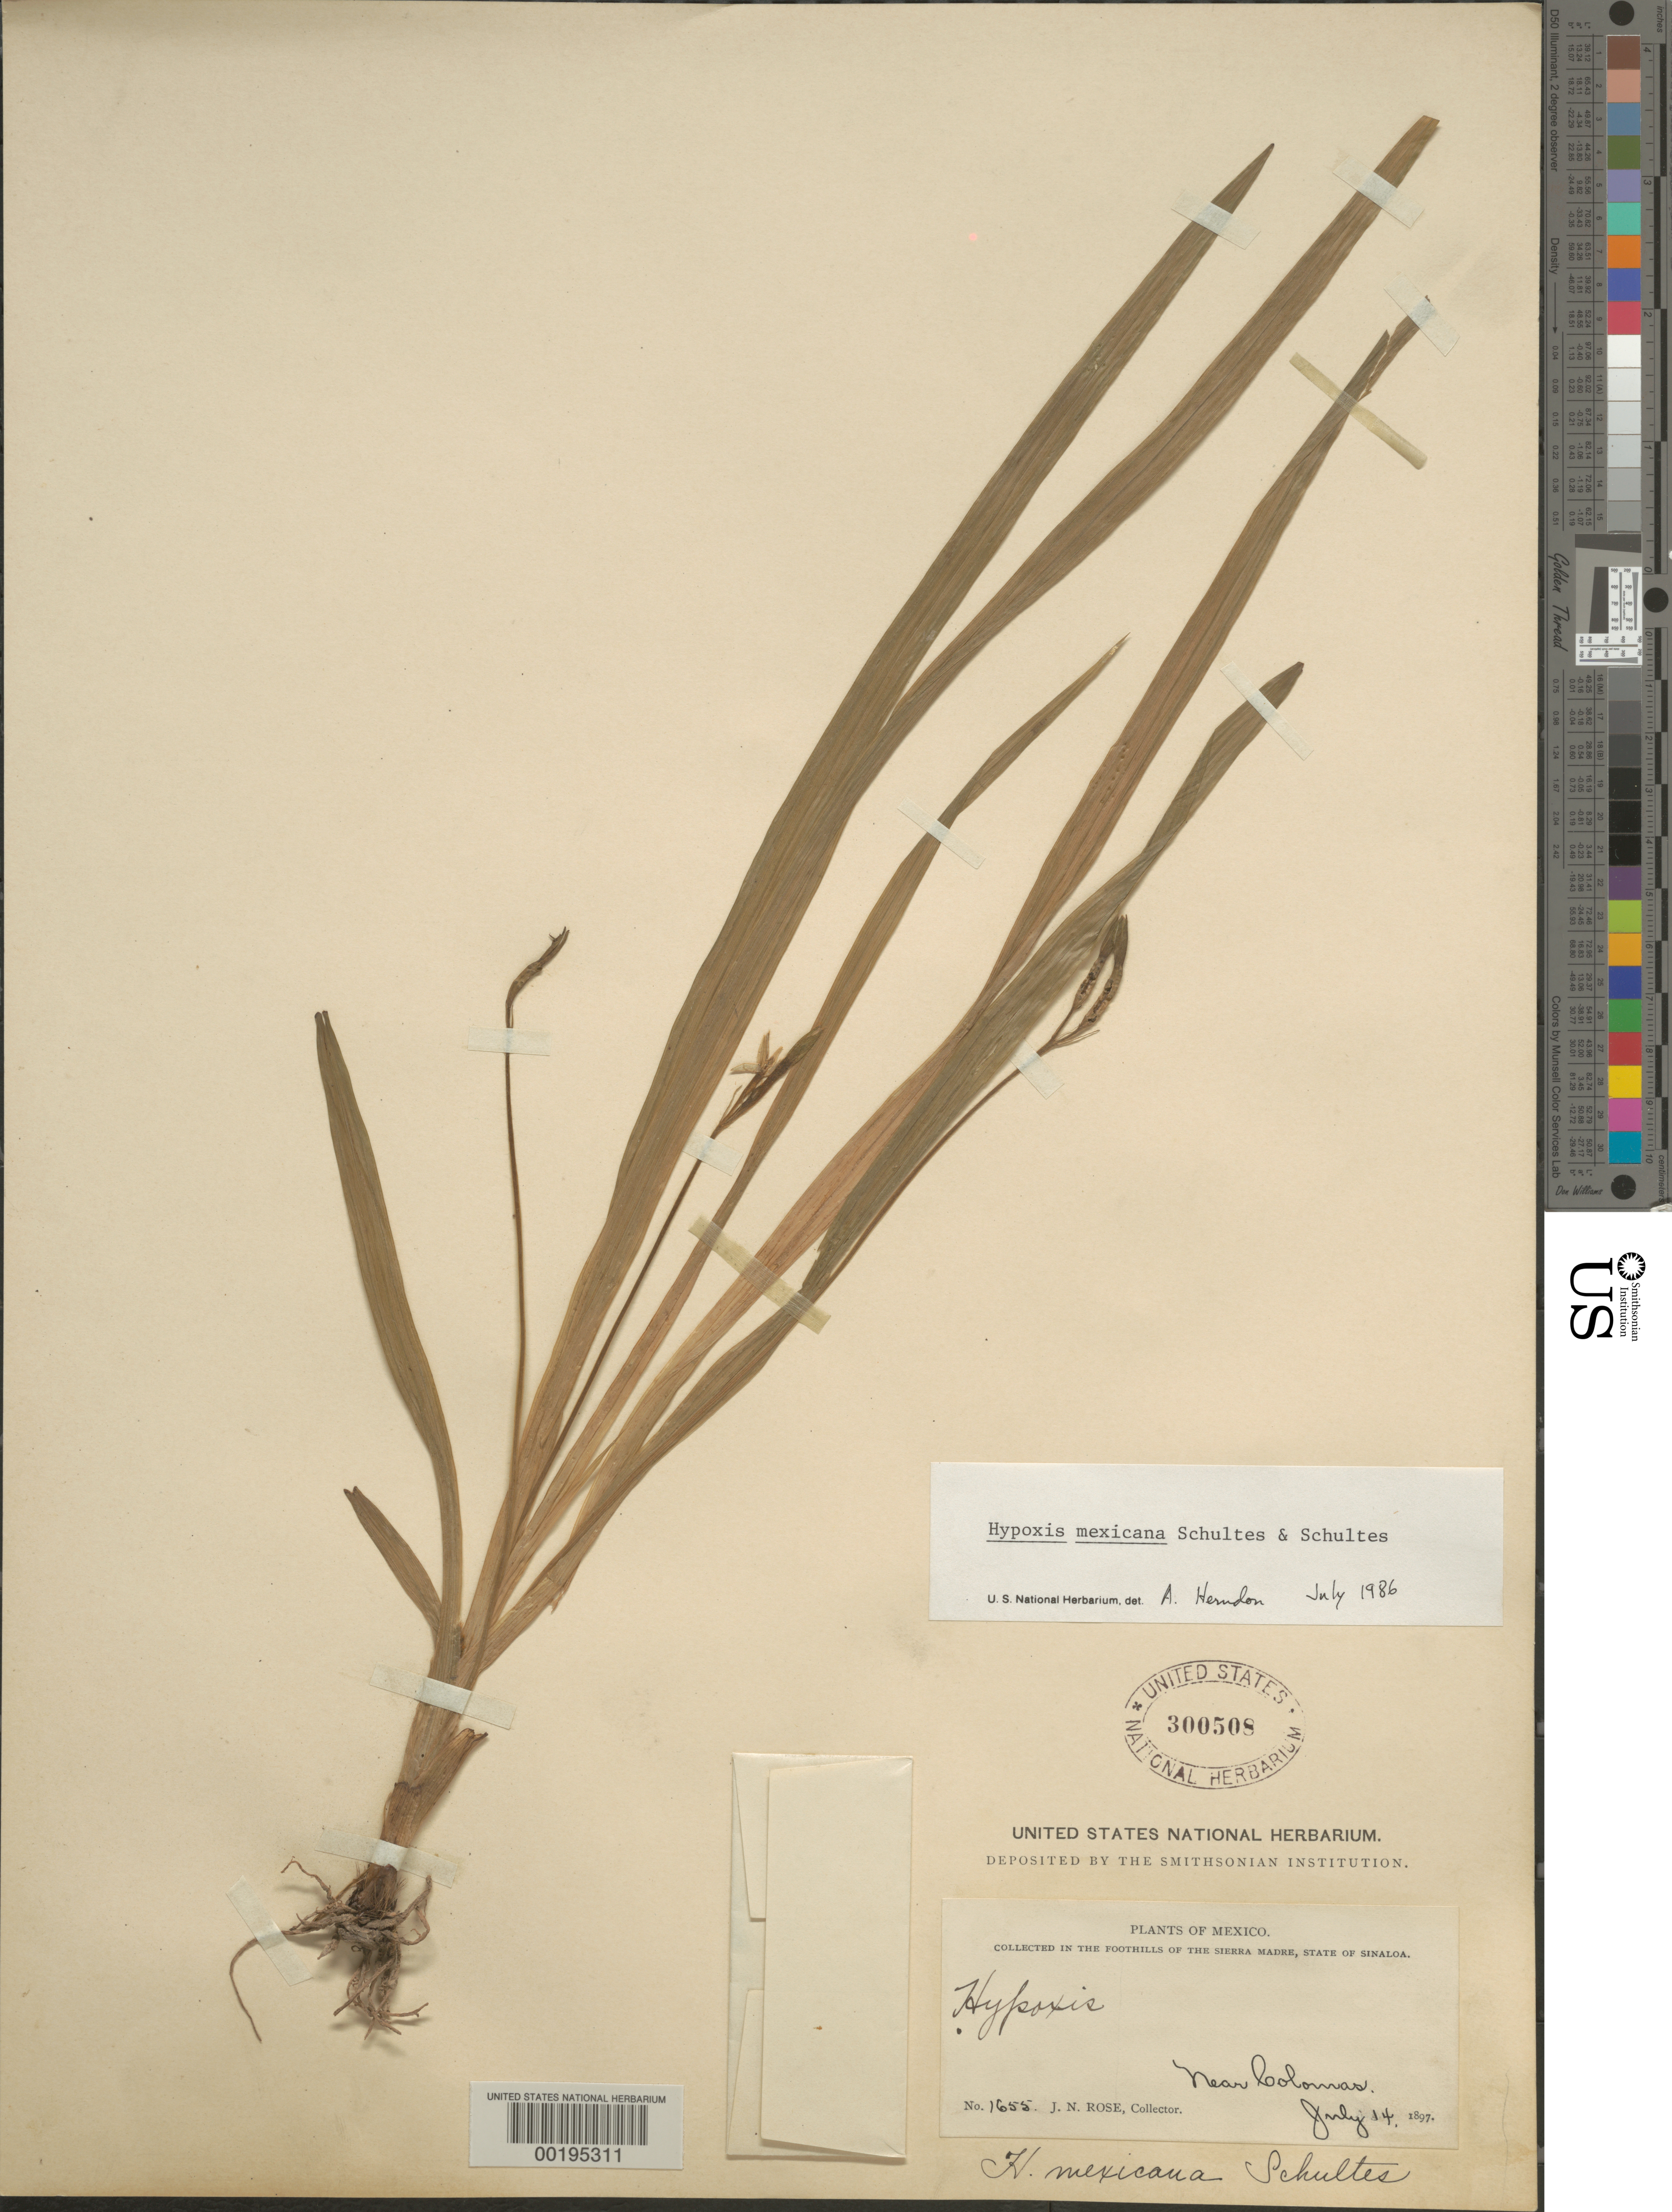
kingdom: Plantae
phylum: Tracheophyta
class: Liliopsida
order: Asparagales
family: Hypoxidaceae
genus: Hypoxis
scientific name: Hypoxis mexicana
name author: Schult. & Schult. f.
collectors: J. N. Rose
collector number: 1655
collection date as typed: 17 Jul 1897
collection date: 1897-07-17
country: Mexico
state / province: Sinaloa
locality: Near colomas, in the Sierra Madre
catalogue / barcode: US 300508